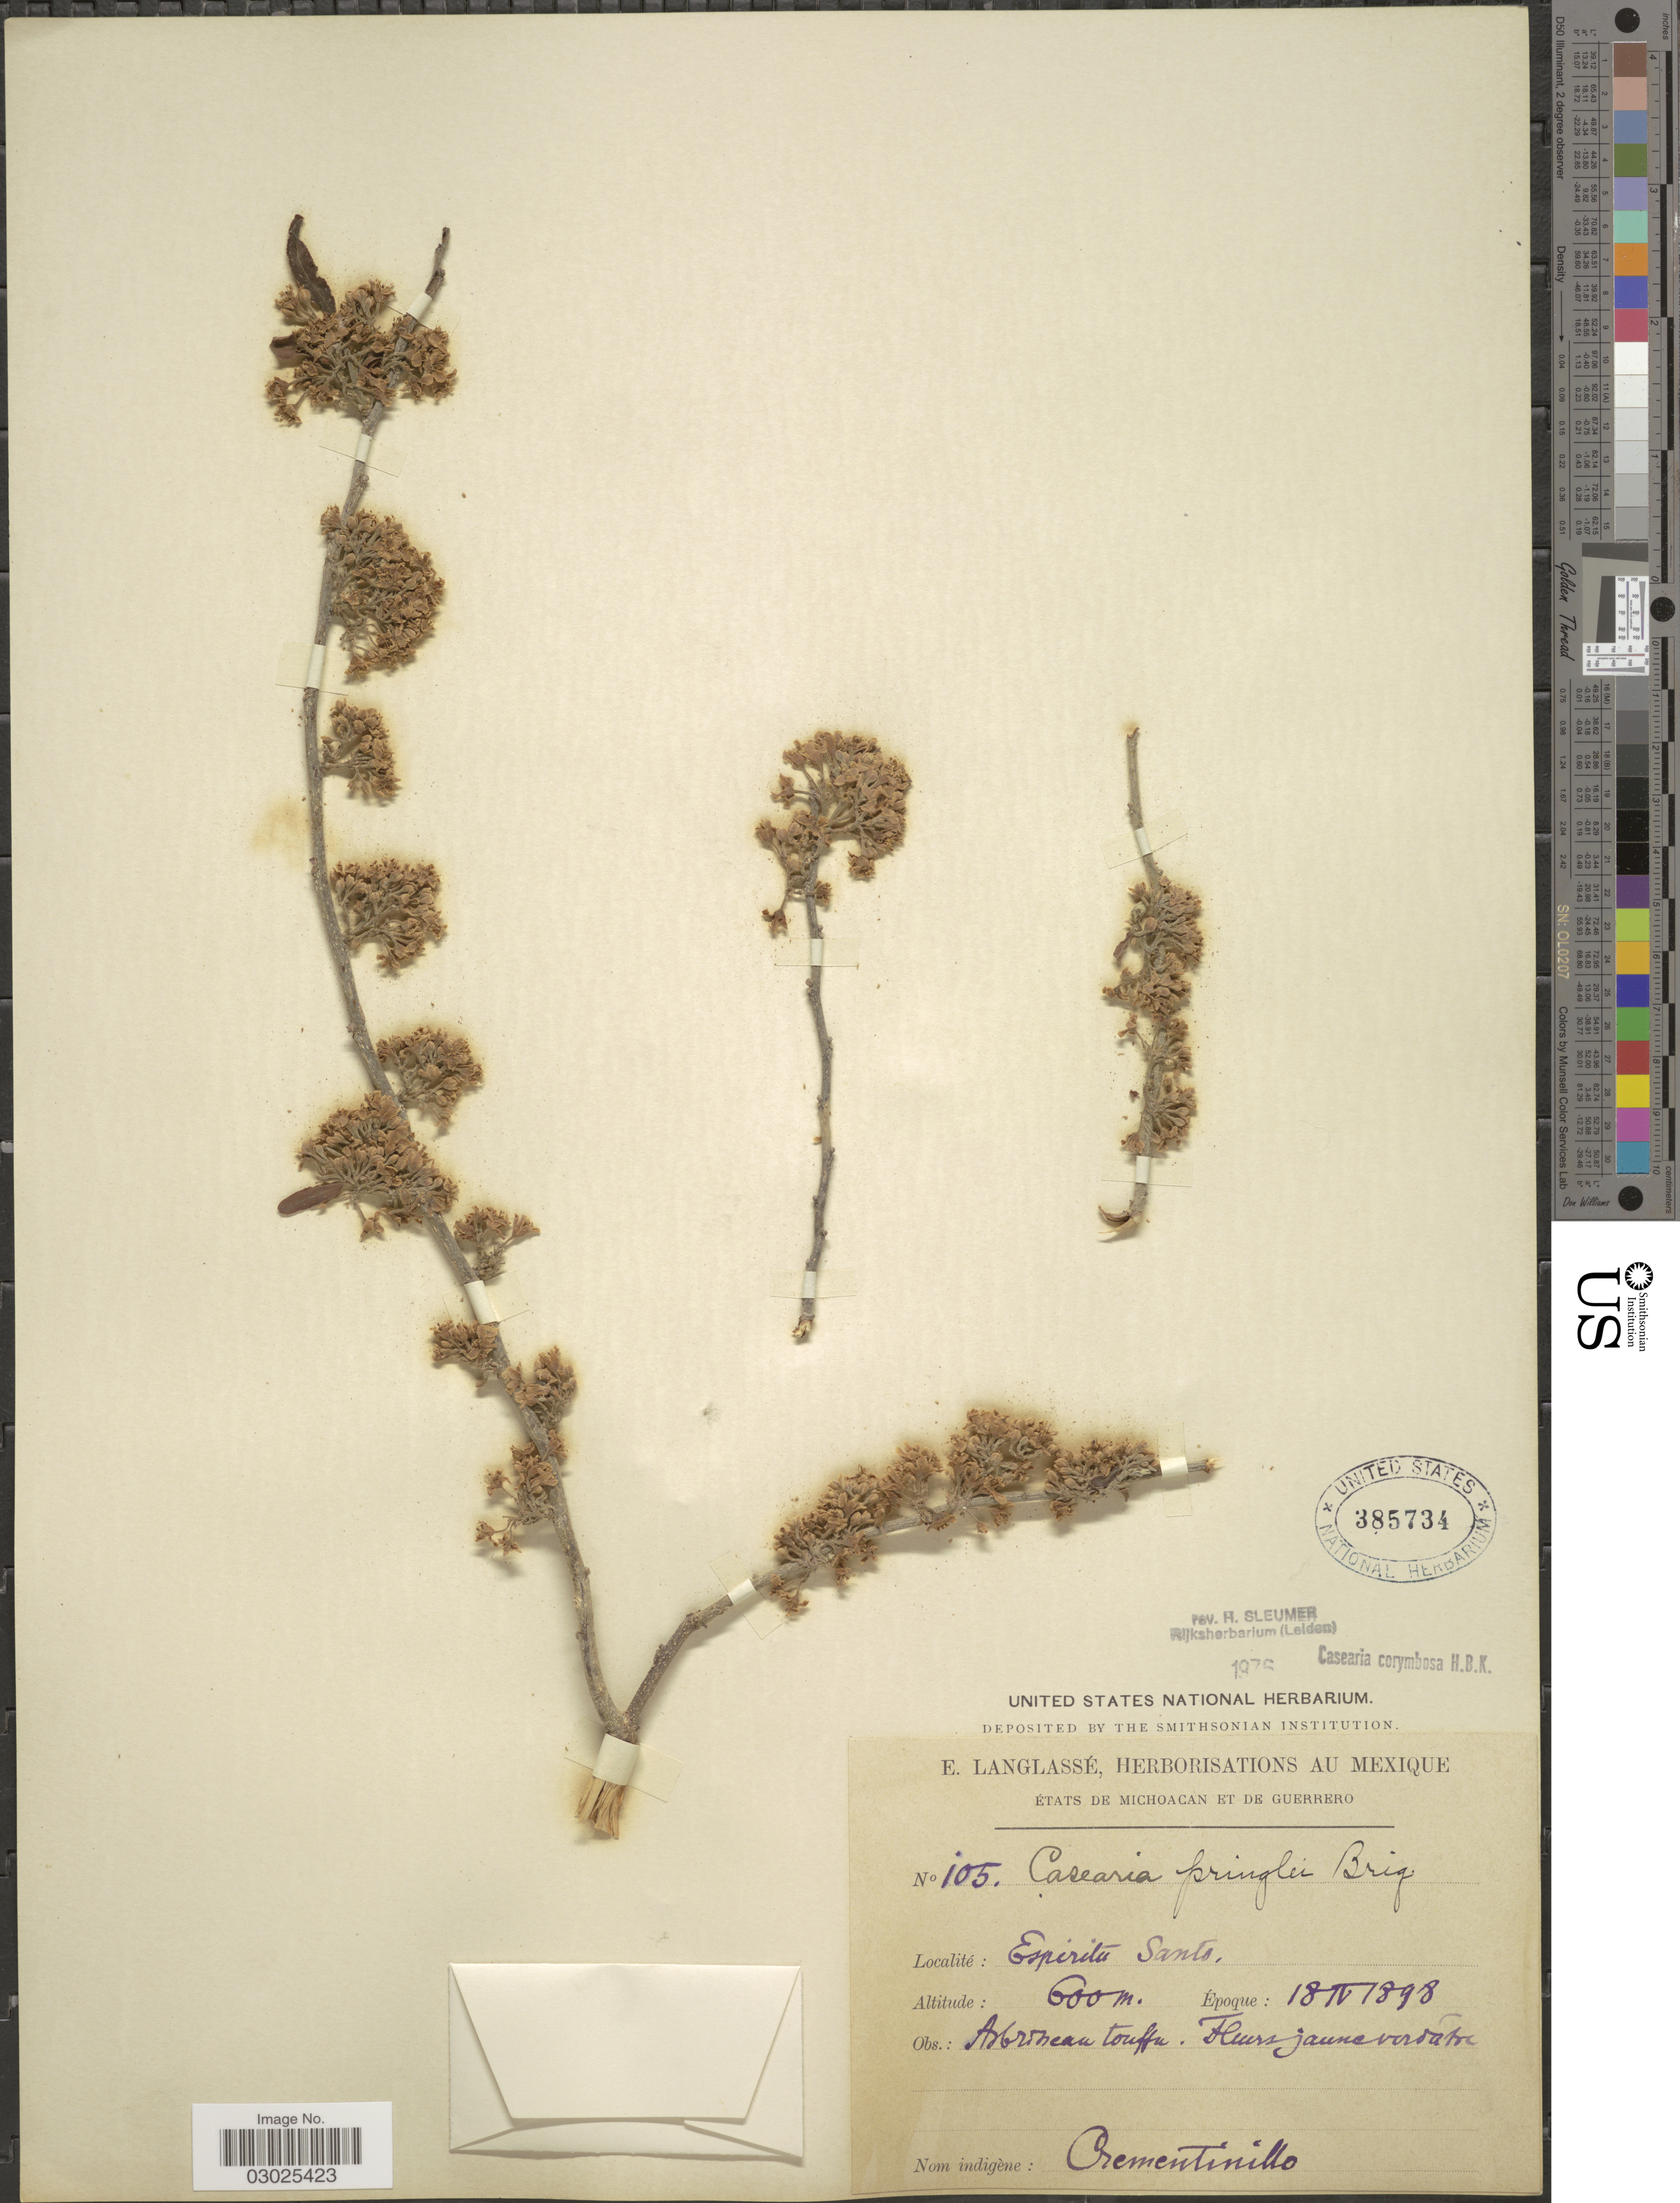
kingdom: Plantae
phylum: Tracheophyta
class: Magnoliopsida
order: Malpighiales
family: Salicaceae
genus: Casearia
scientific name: Casearia corymbosa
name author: Kunth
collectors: E. Langlassé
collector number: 105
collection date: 1898-04-18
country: Mexico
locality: États de Michoacan et de Guerrero. Espiritu Santo.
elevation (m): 600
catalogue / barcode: US 385734